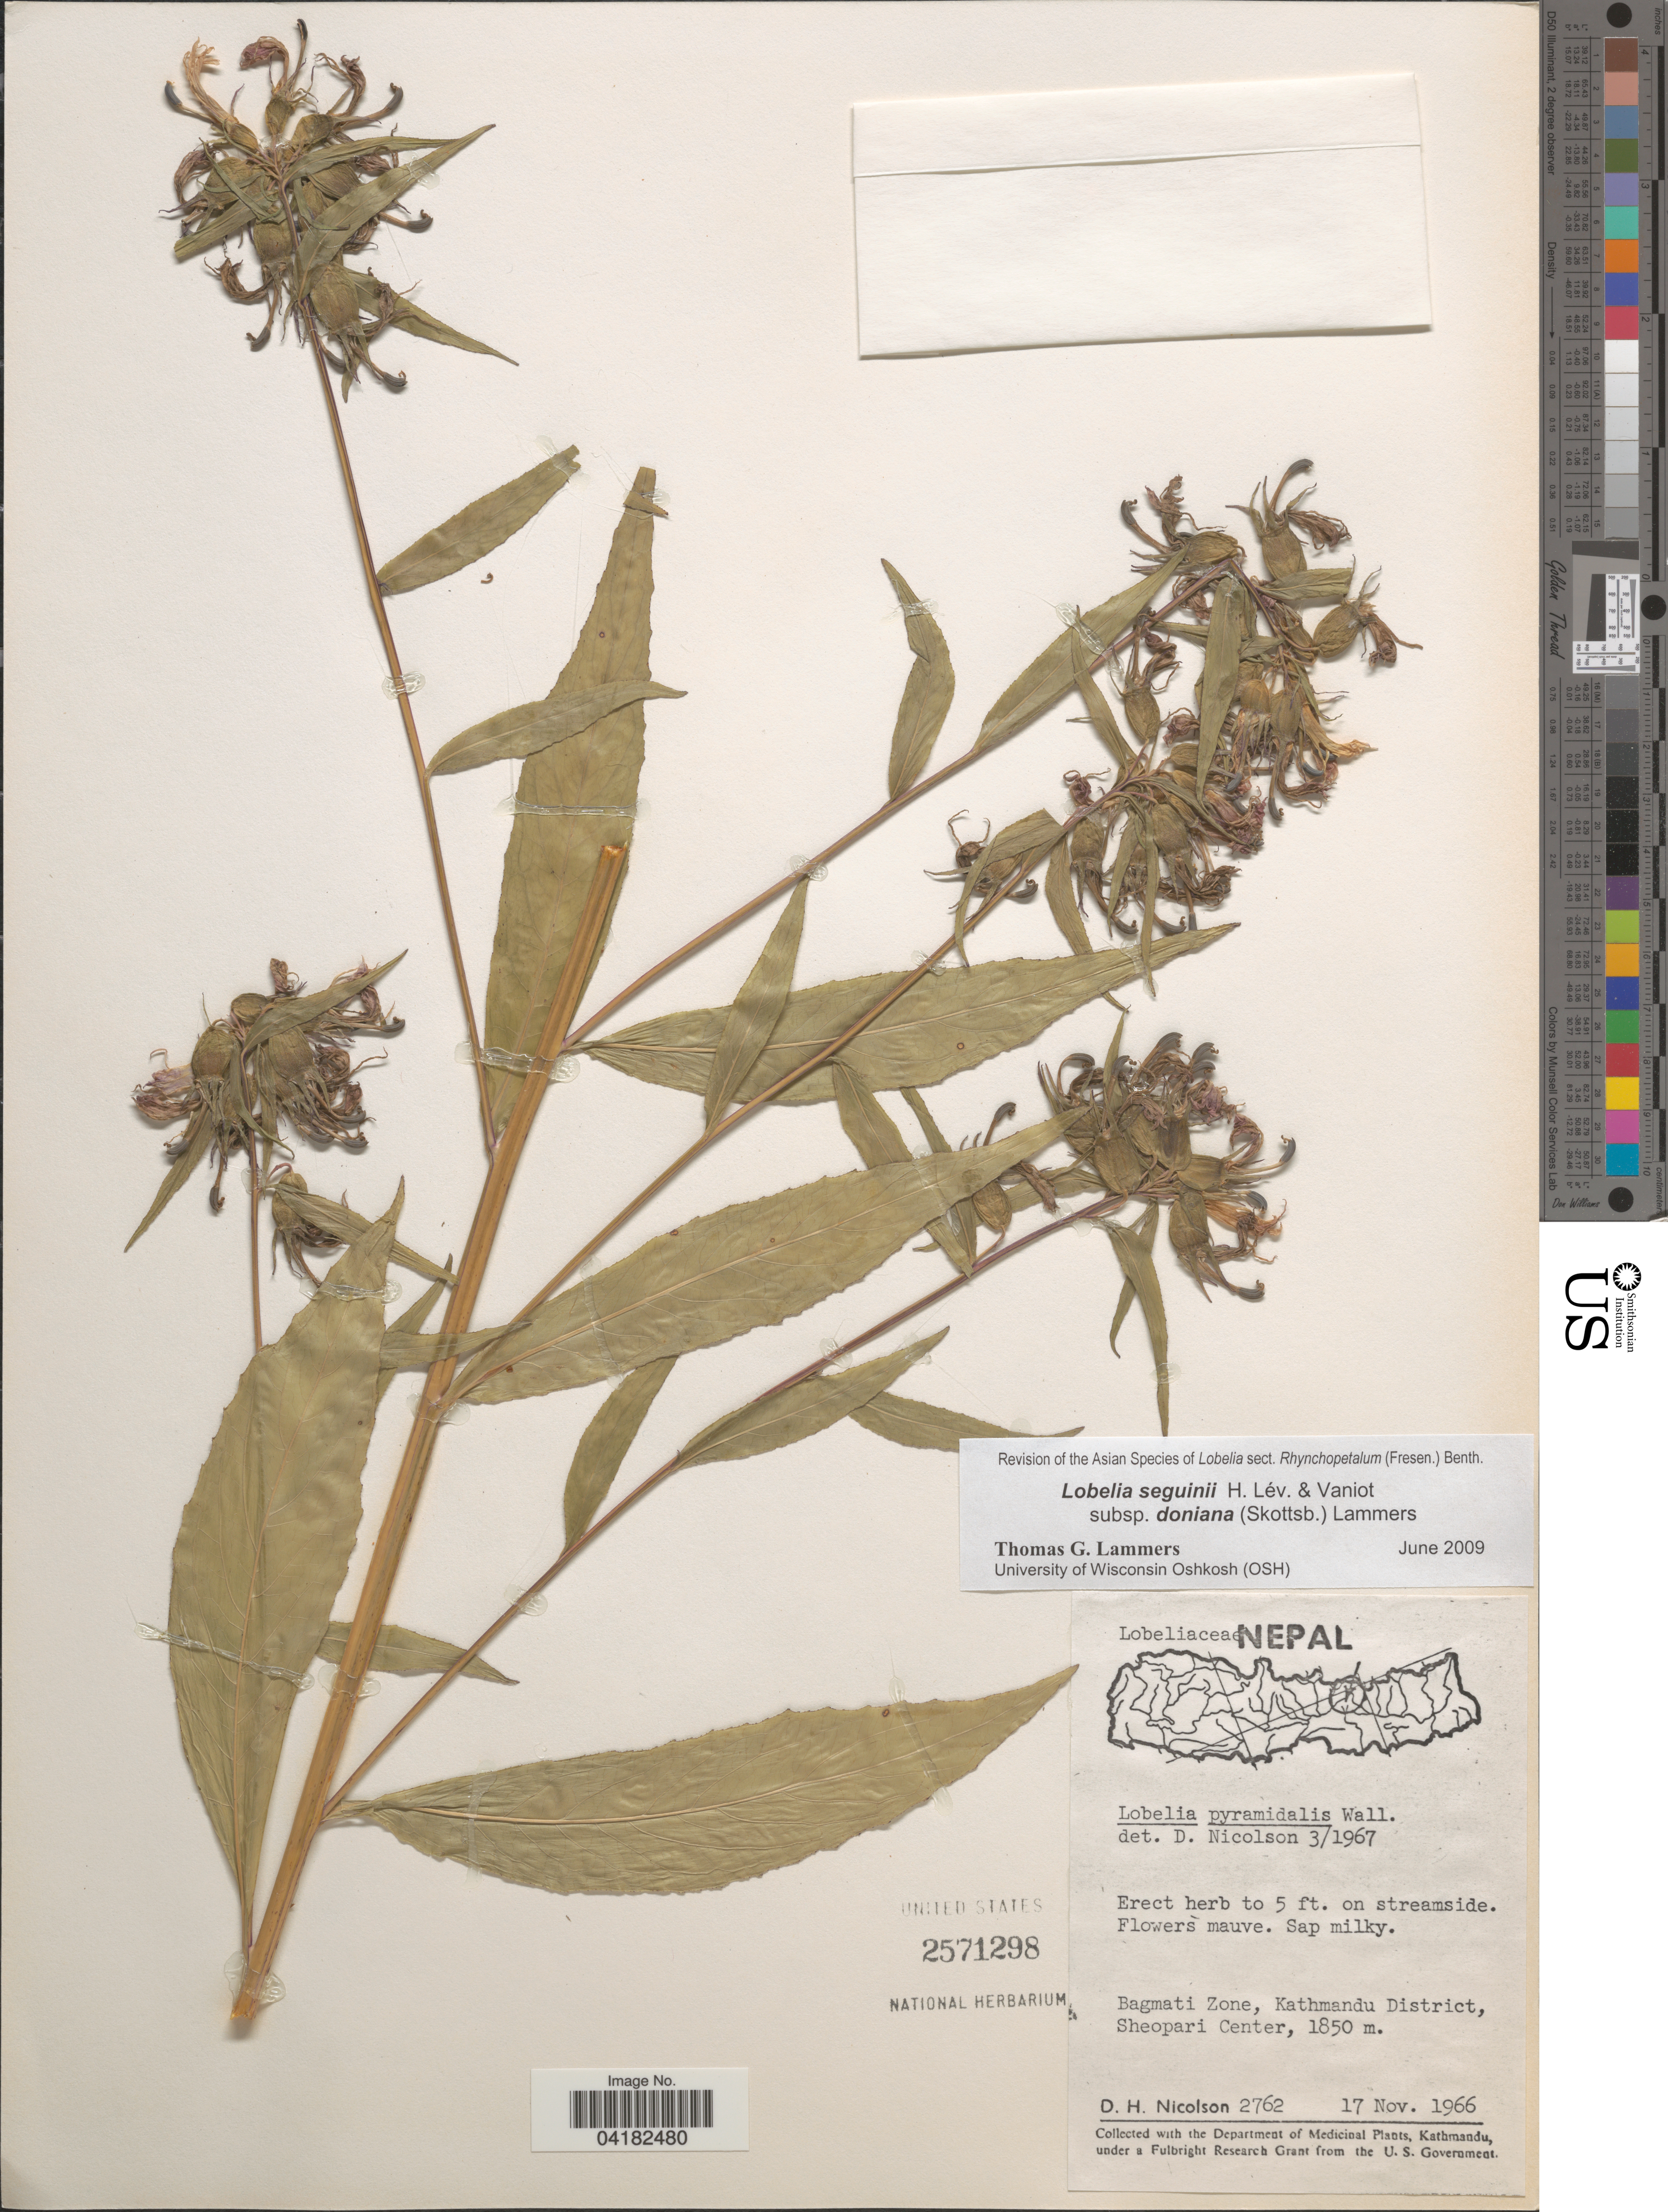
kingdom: Plantae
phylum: Tracheophyta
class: Magnoliopsida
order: Asterales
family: Campanulaceae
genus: Lobelia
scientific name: Lobelia seguinii subsp. doniana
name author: (Skottsb.) E. Wimm.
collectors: D. H. Nicolson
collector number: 2762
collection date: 1966-11-17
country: Nepal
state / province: Bagmati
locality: Bagmati Zone, Kathmandu District, Sheopari Center.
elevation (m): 1850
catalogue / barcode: US 2571298